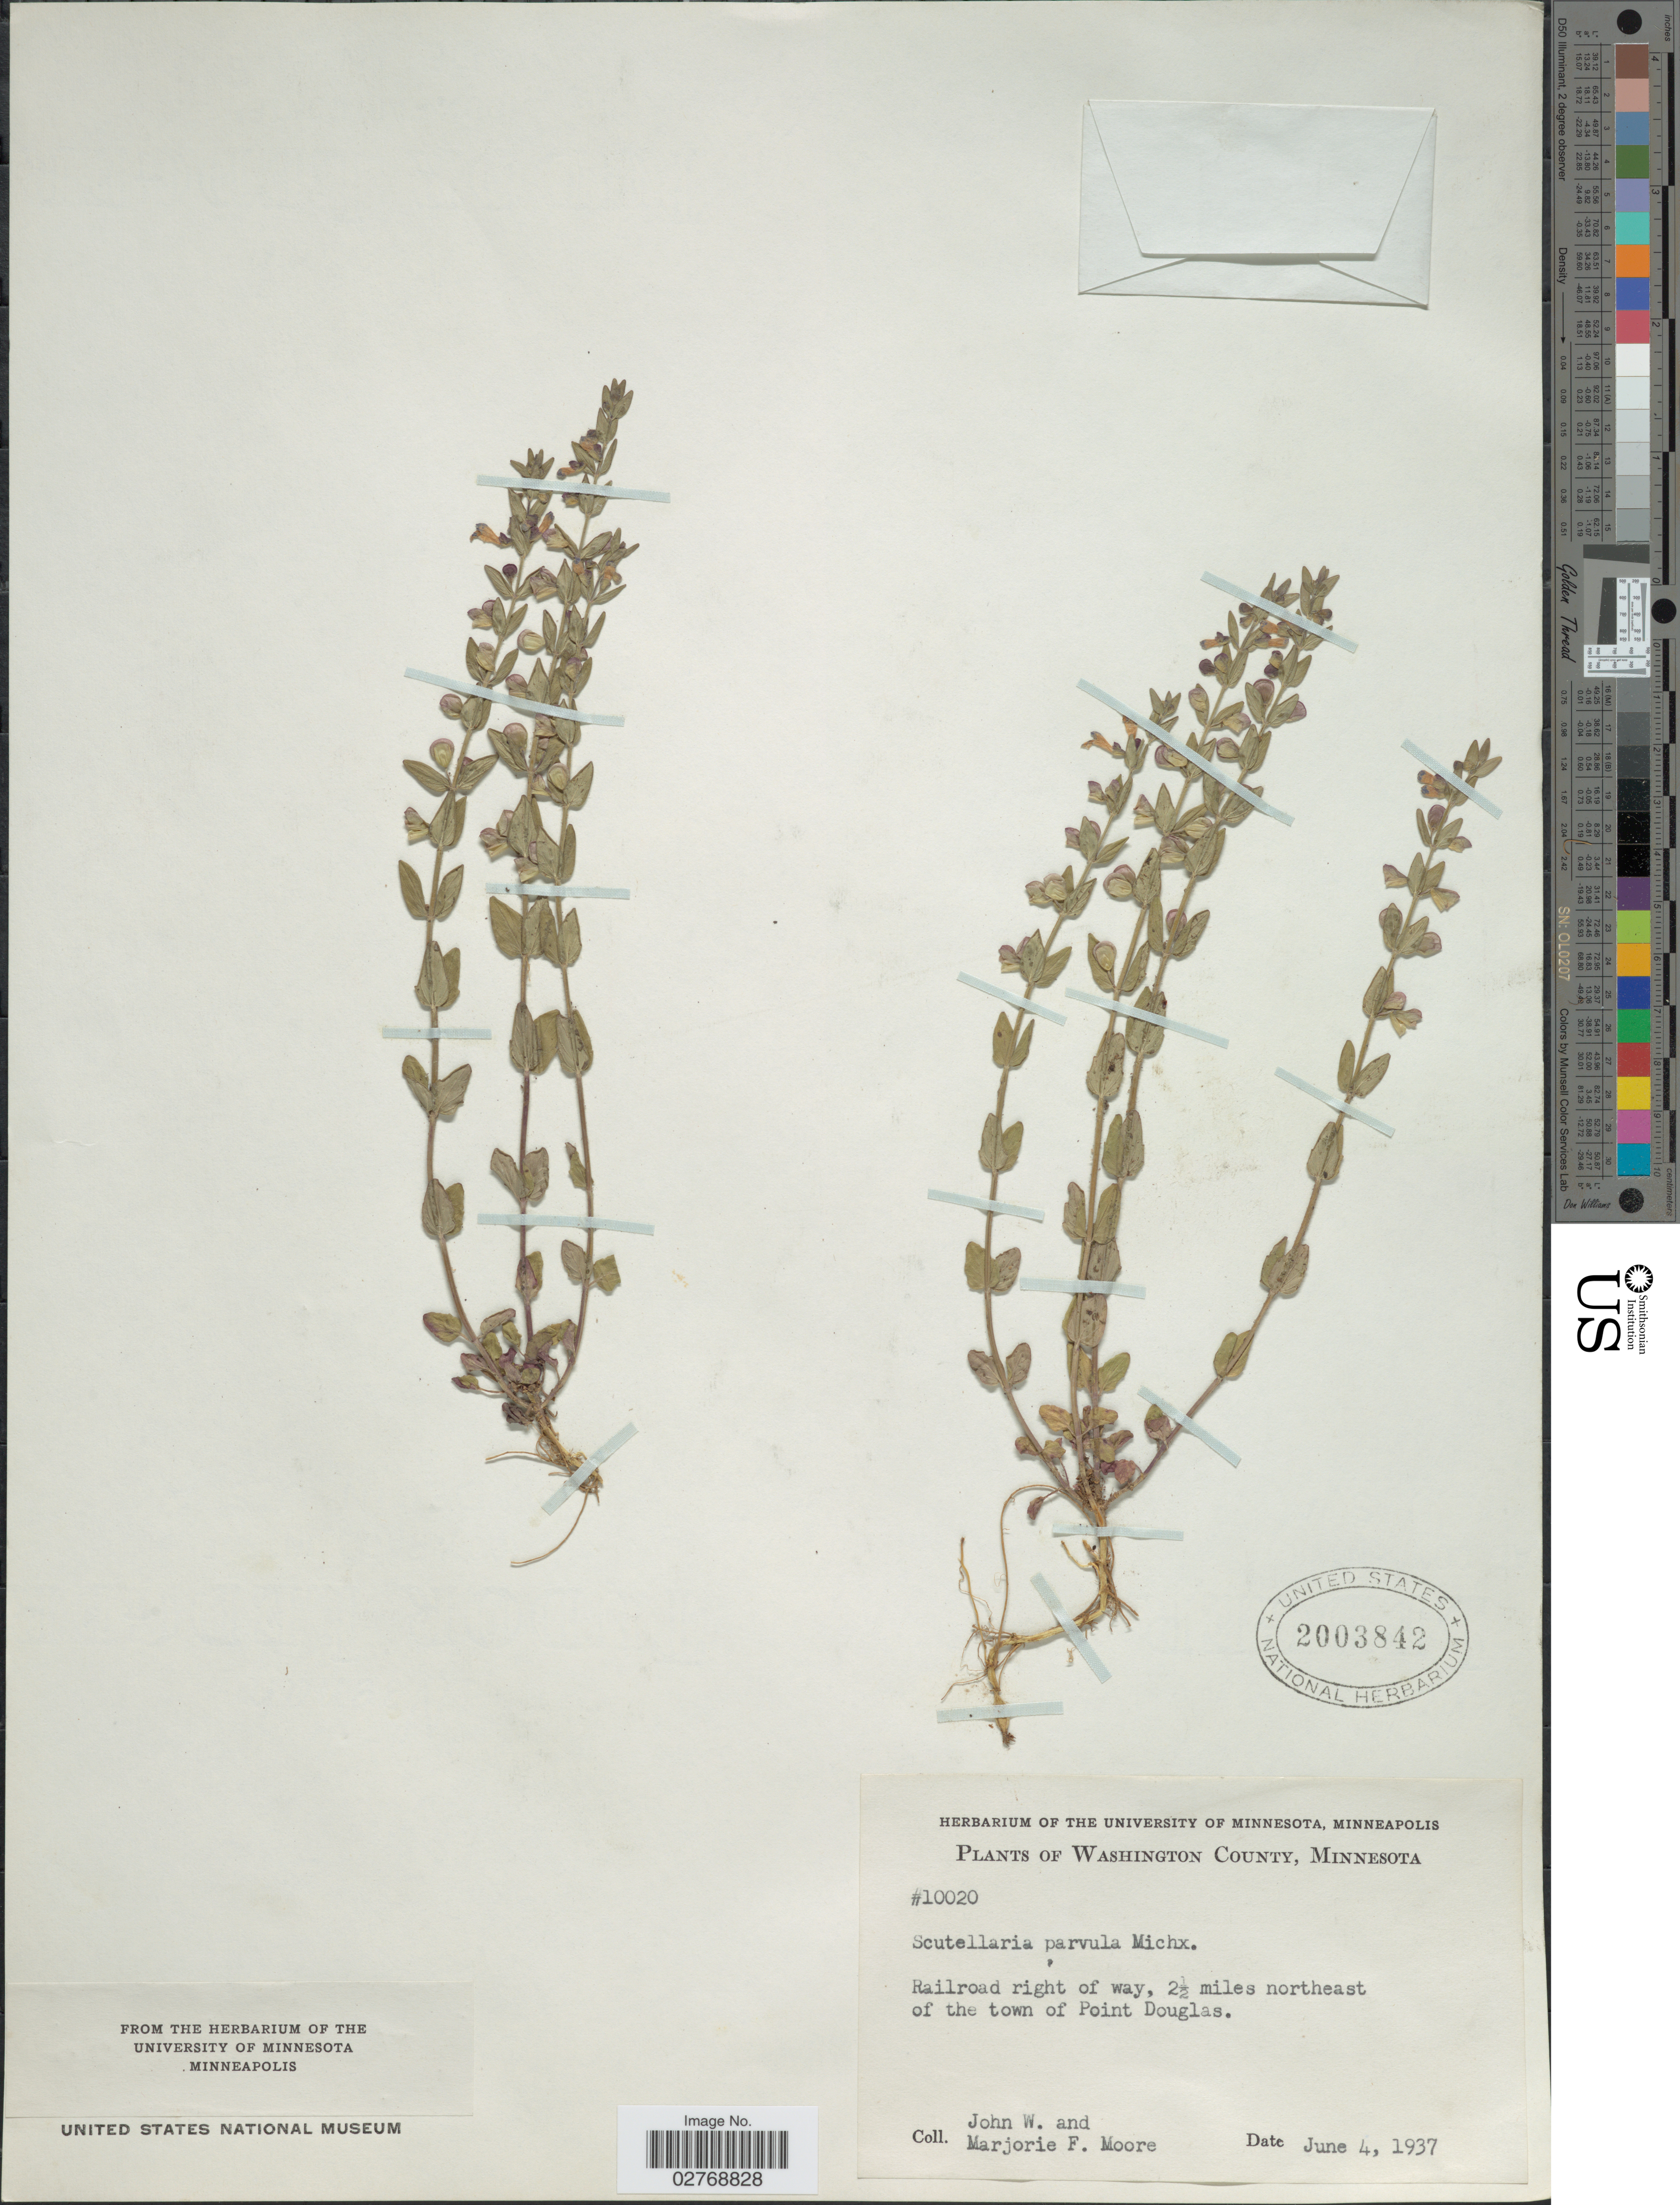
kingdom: Plantae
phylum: Tracheophyta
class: Magnoliopsida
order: Lamiales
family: Lamiaceae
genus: Scutellaria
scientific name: Scutellaria parvula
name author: Michx.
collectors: J. Moore & M. F. Moore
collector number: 10020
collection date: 1937-06-04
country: United States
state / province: Minnesota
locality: Washington County. Railroad right of way, 2½ miles northeast of the town of Point Douglas.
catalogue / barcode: US 2003842